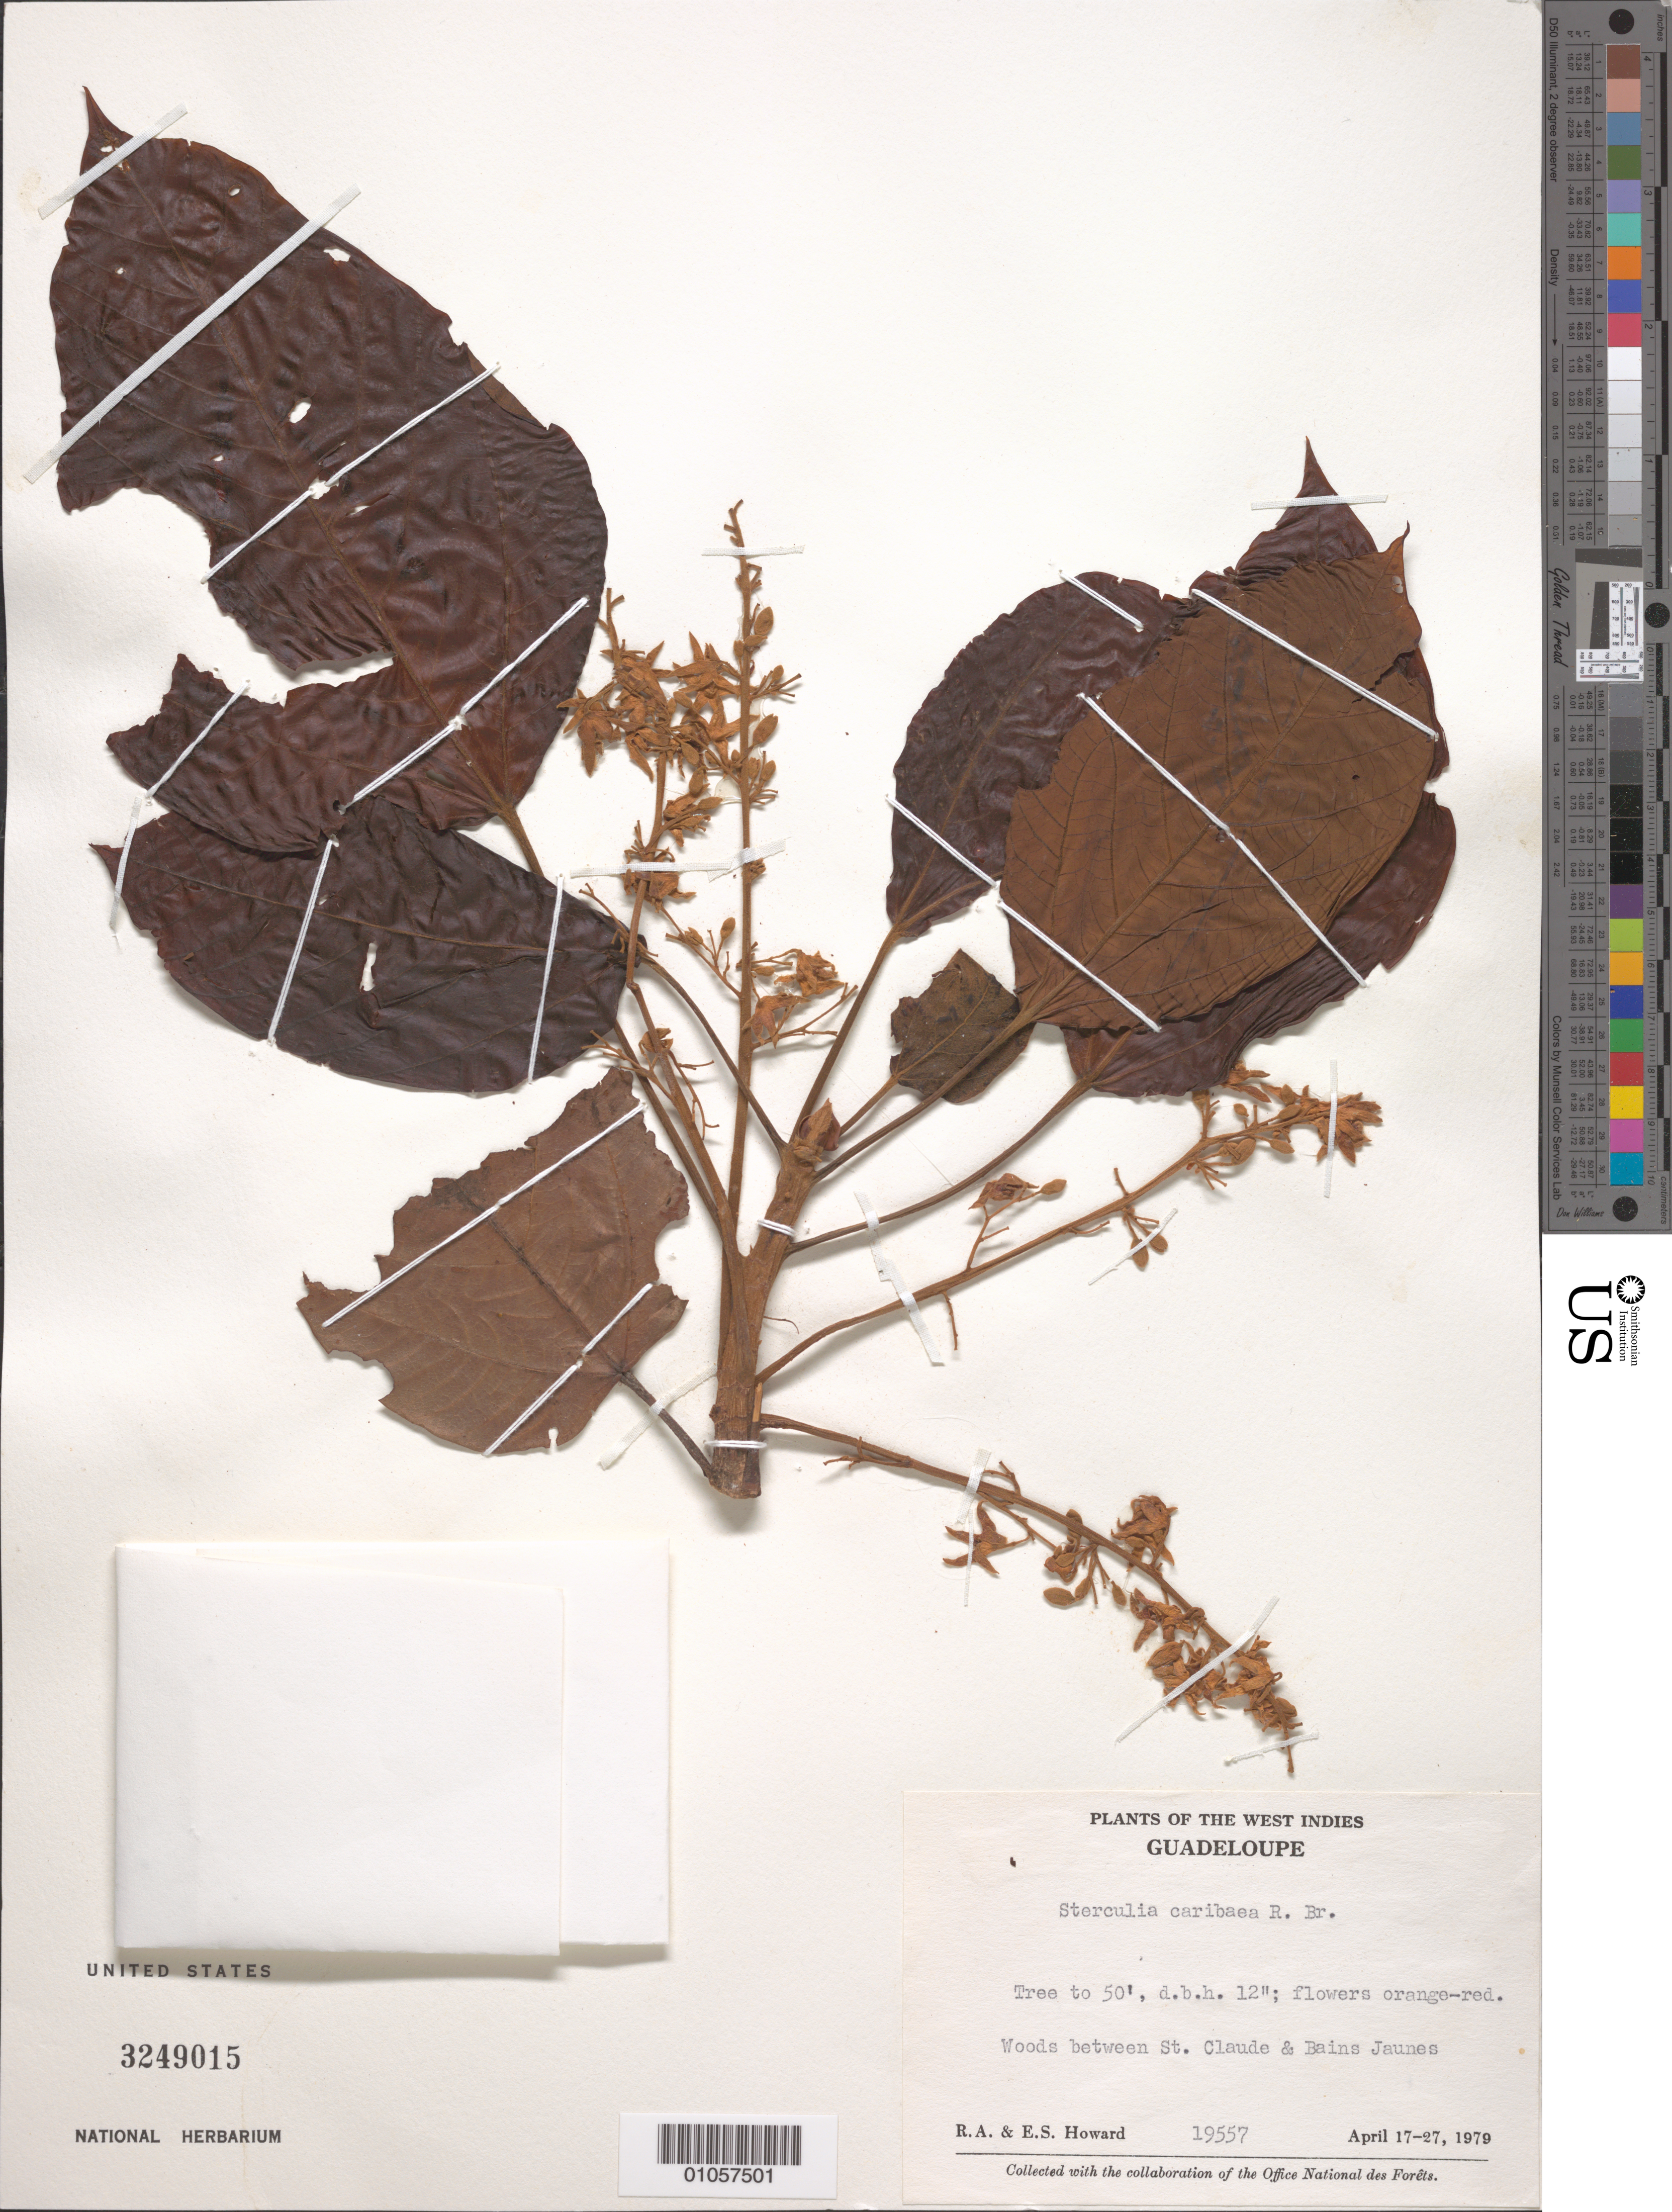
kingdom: Plantae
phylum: Tracheophyta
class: Magnoliopsida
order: Malvales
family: Malvaceae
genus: Sterculia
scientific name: Sterculia caribaea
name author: R. Br.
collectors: R. A. Howard & E. S. Howard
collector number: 19557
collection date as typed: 17 Apr 1979 to 27 Apr 1979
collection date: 1979-04-17/1979-04-27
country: Guadeloupe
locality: Between St. Claude and Bains Jaunes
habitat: Woods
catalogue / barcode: US 3249015